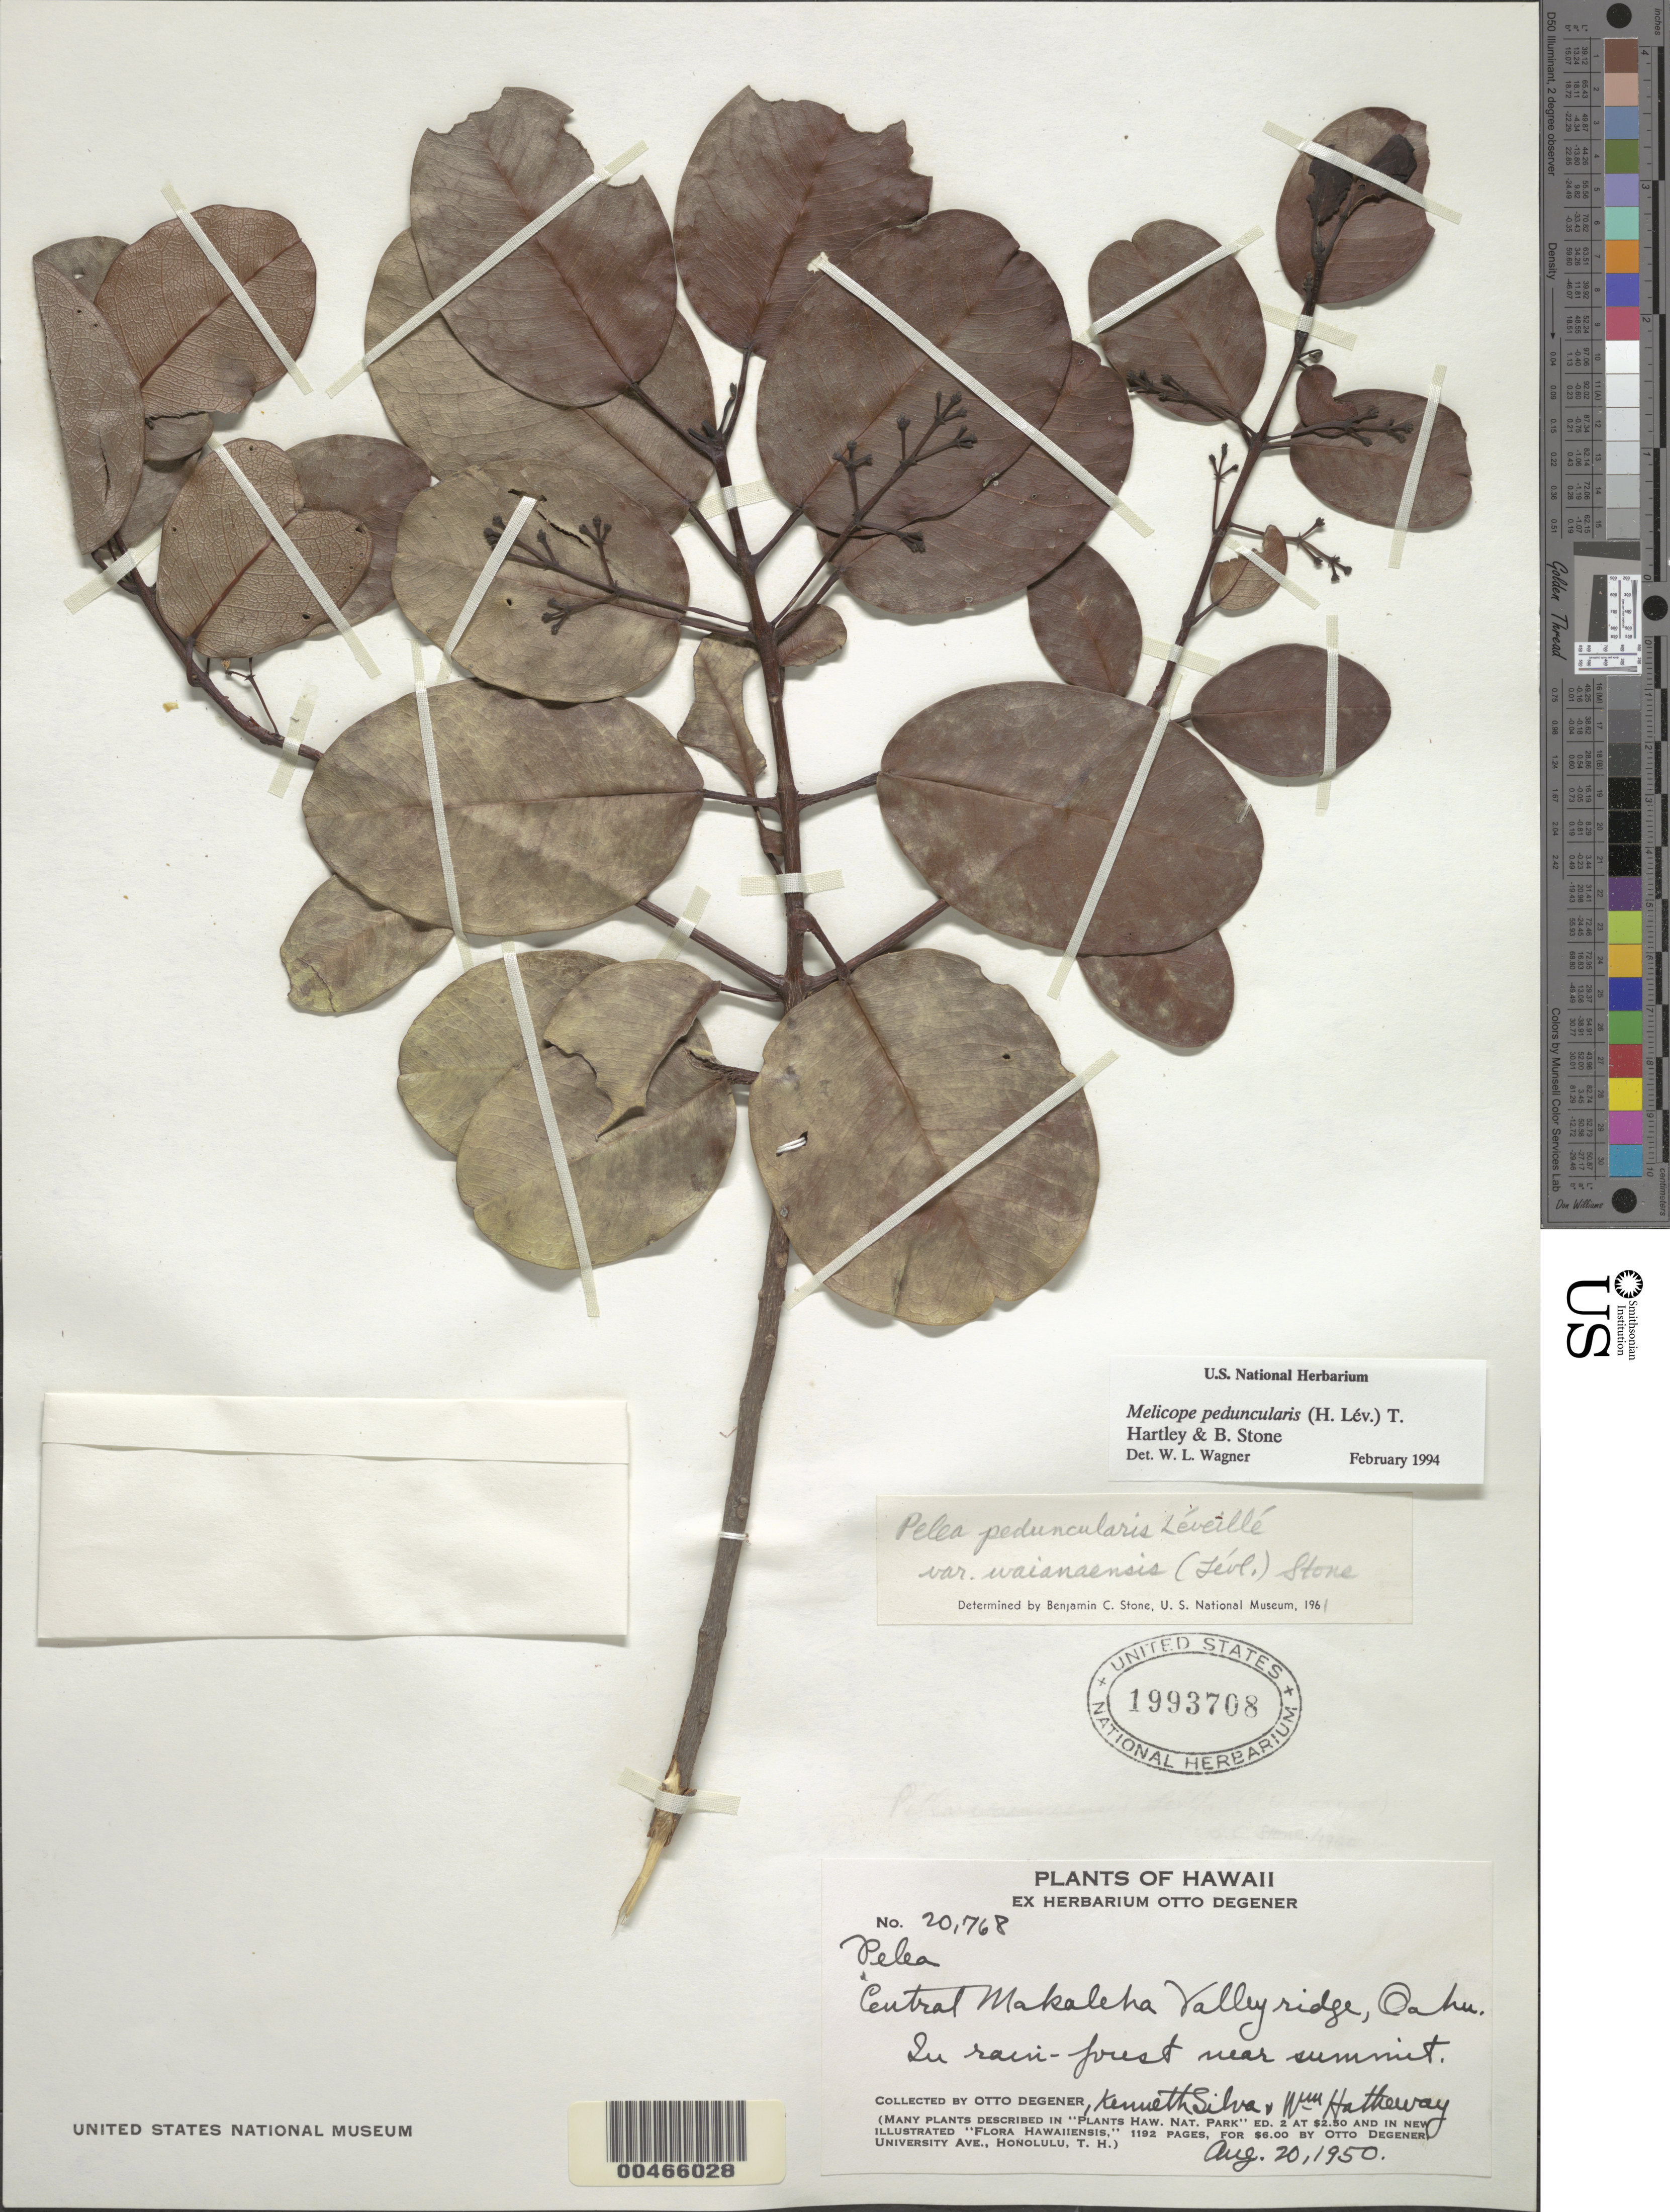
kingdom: Plantae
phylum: Tracheophyta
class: Magnoliopsida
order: Sapindales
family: Rutaceae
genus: Melicope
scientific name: Melicope peduncularis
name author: (H. Lév.) T.G. Hartley & B.C. Stone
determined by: Wagner, W. L., (BOT), Smithsonian Institution - National Museum of Natural History (UNITED STATES)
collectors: O. Degener, K. Silva & W. Hatheway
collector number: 20768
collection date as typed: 20 Aug 1950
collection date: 1950-08-20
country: United States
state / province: Hawaii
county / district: Honolulu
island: Oahu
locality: Central Makaleha Valley ridge, near summit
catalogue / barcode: US 1993708